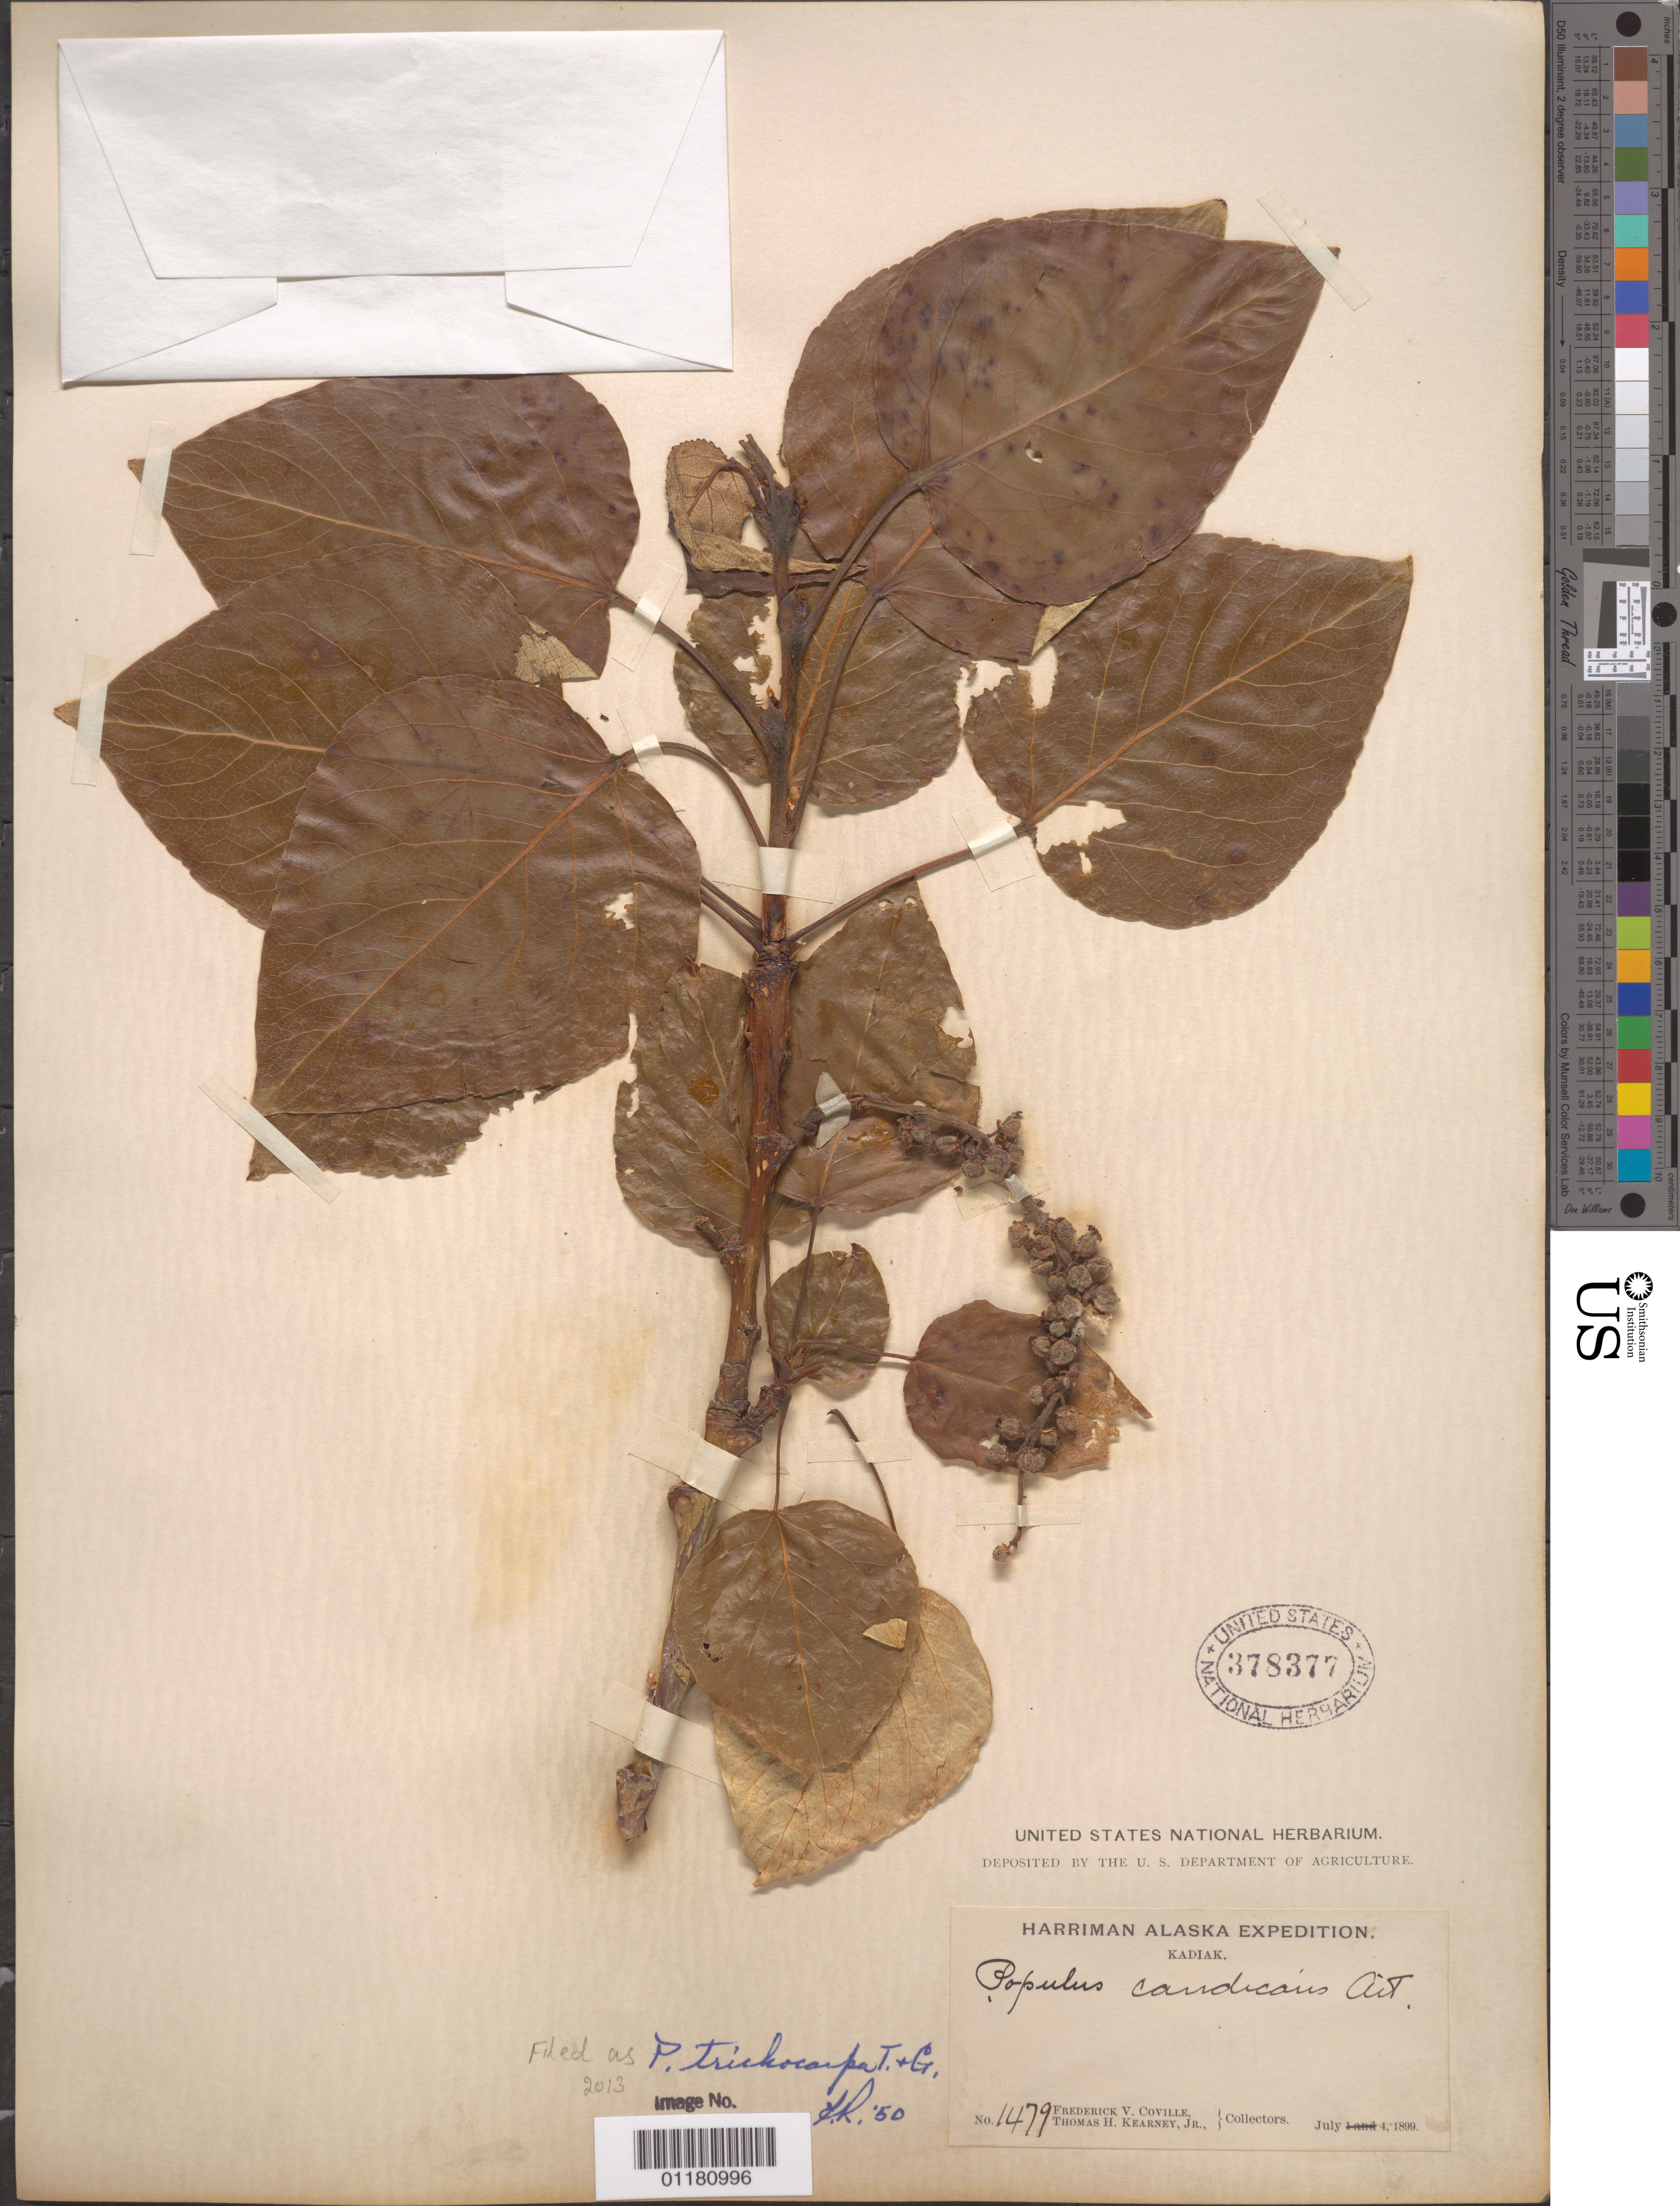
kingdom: Plantae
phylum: Tracheophyta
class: Magnoliopsida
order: Malpighiales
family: Salicaceae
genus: Populus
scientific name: Populus trichocarpa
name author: Torr. & A. Gray ex W. Hook.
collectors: F. V. Coville & T. H. Kearney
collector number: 1479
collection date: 1899-07-04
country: United States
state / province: Alaska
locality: Kadiak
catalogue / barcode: US 378377